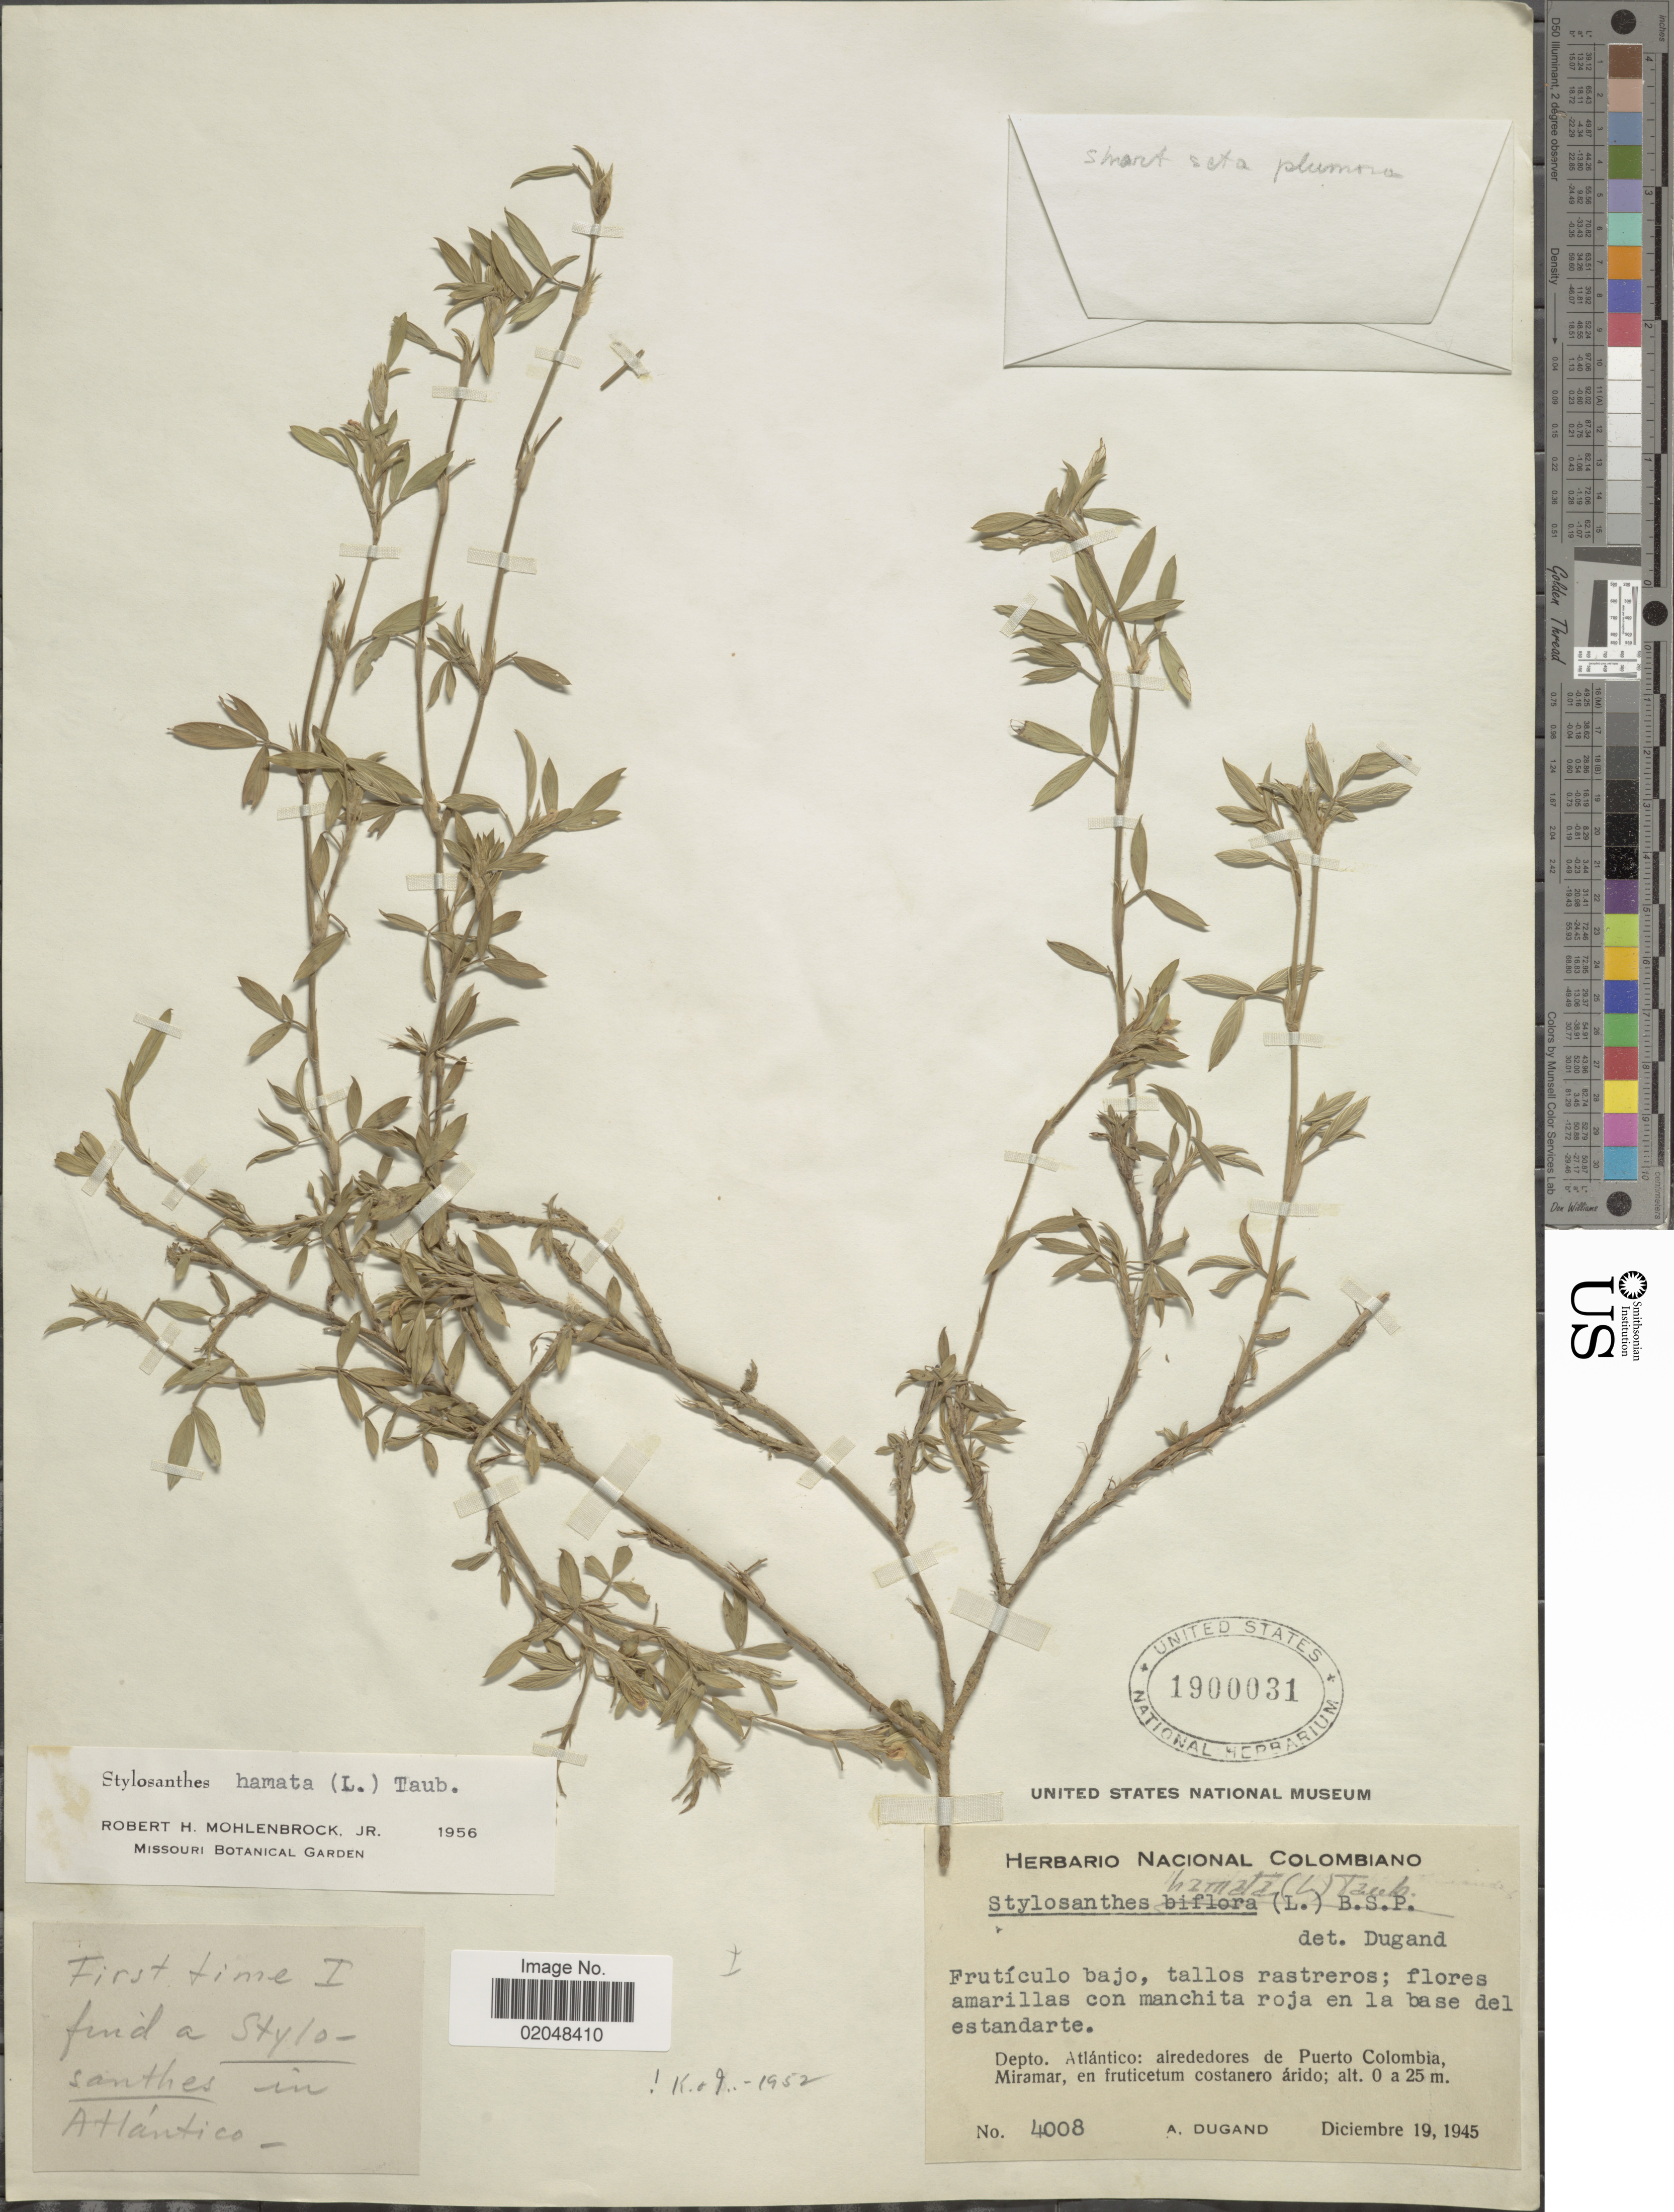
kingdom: Plantae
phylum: Tracheophyta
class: Magnoliopsida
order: Fabales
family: Fabaceae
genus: Stylosanthes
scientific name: Stylosanthes hamata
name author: (L.) Taub.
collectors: A. Dugand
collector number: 4008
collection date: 1945-12-19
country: Colombia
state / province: Atlántico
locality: Alrededores de Puerto Columbia, Miramar, en dfruticetum costanero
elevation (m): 0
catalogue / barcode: US 1900031